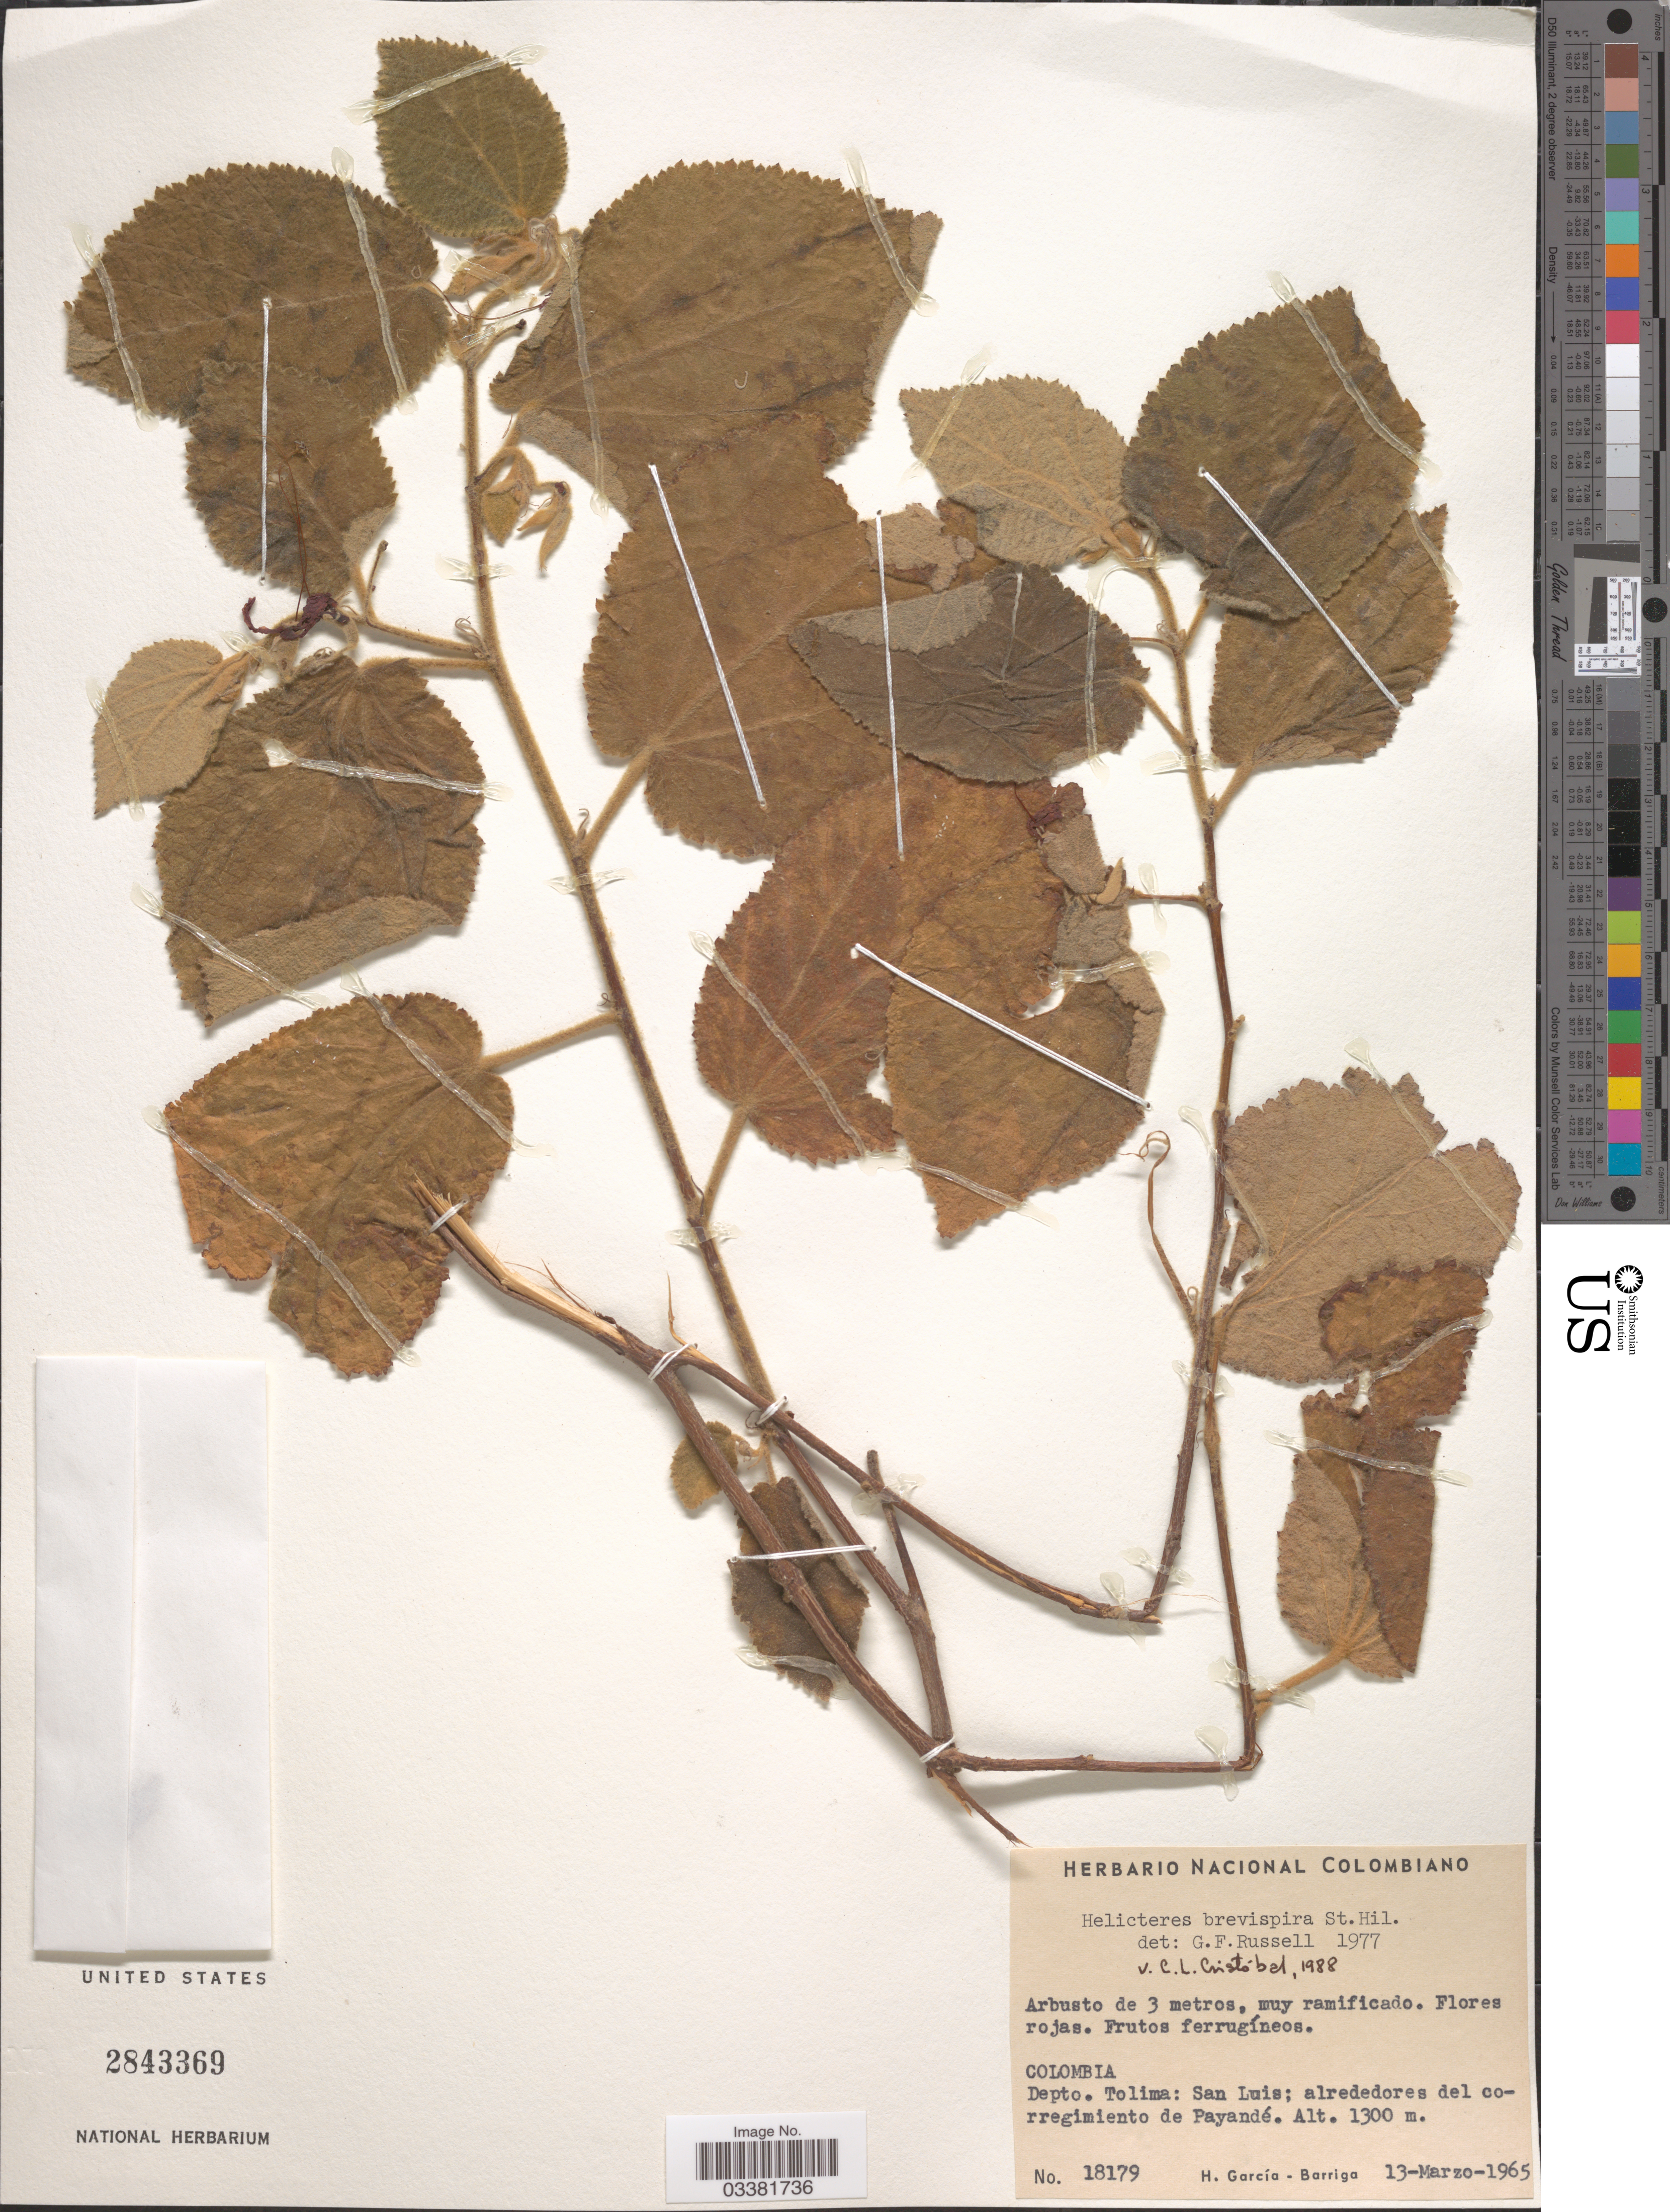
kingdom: Plantae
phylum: Tracheophyta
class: Magnoliopsida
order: Malvales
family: Malvaceae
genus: Helicteres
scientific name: Helicteres brevispira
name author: A. St.-Hil.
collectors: H. García Barriga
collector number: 18179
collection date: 1965-03-13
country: Colombia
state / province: Tolima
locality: Depto. Tolima: San Luis; alrededores del corregimiento de Payandé.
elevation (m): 1300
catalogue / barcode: US 2843369